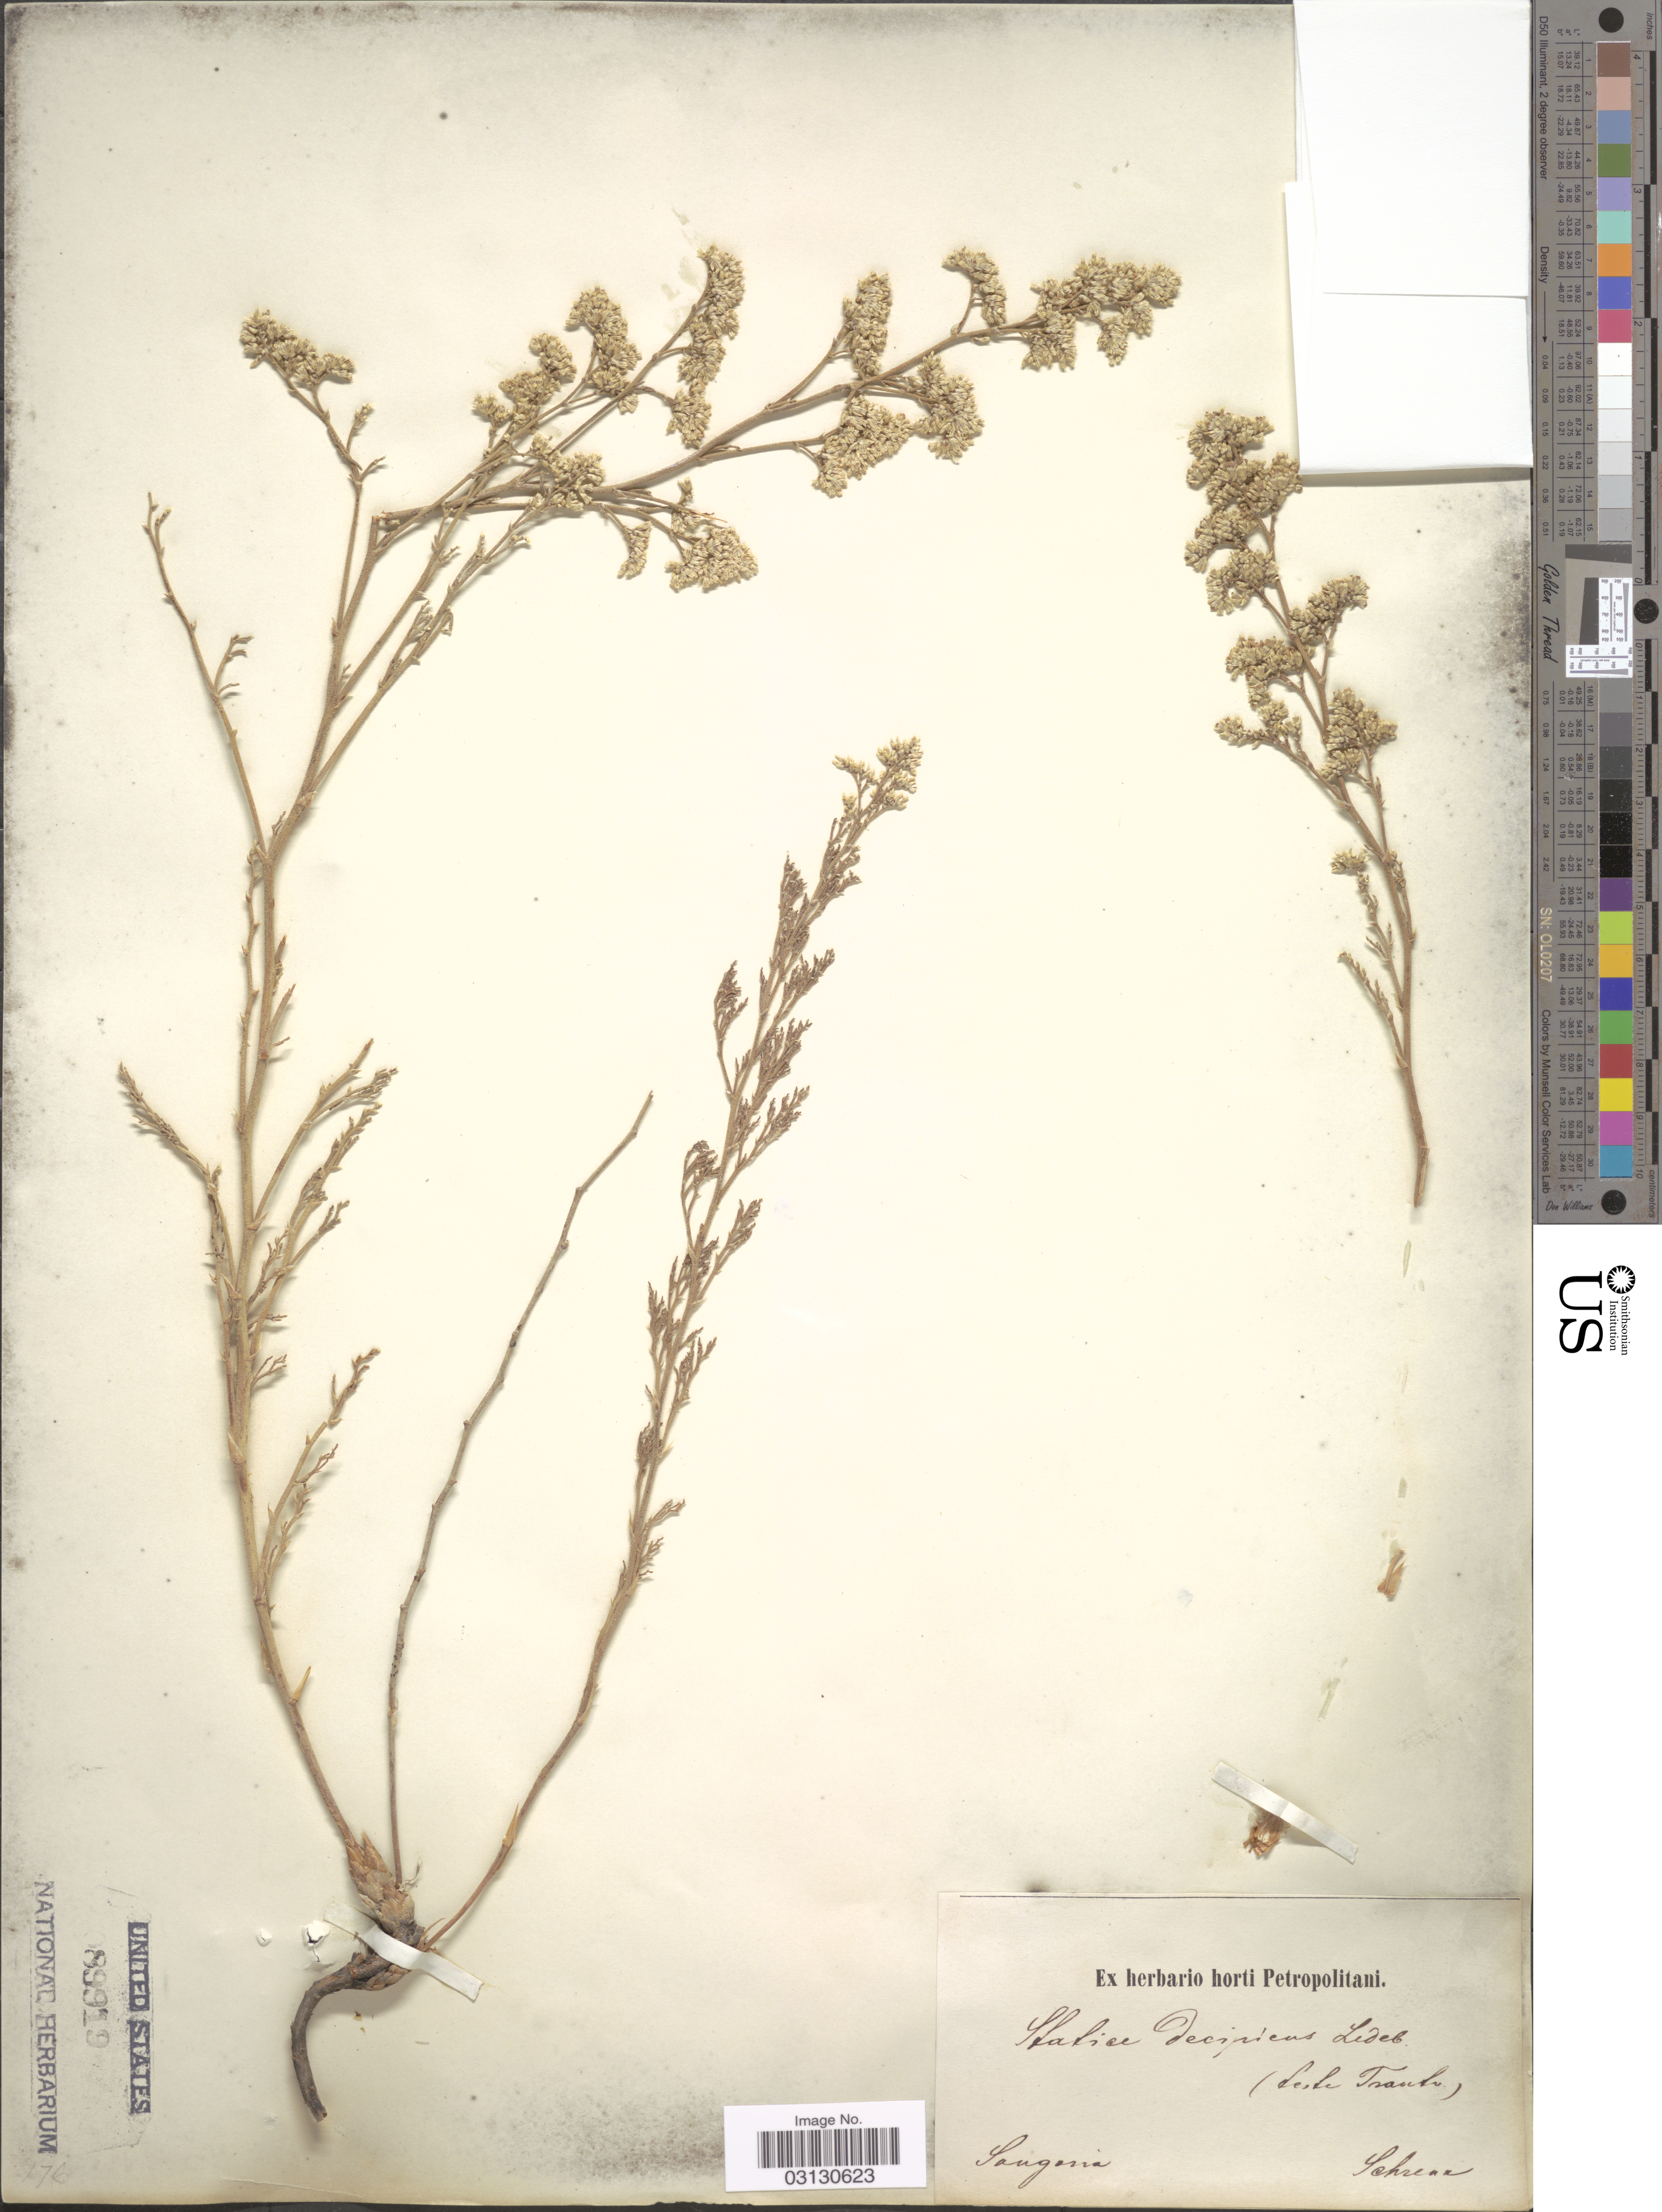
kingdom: Plantae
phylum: Tracheophyta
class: Magnoliopsida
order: Caryophyllales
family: Plumbaginaceae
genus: Limonium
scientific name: Limonium decipiens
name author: (Ledeb.) Kuntze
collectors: A.G. Schrenk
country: Kazakhstan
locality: Songoria.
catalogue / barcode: US 89919